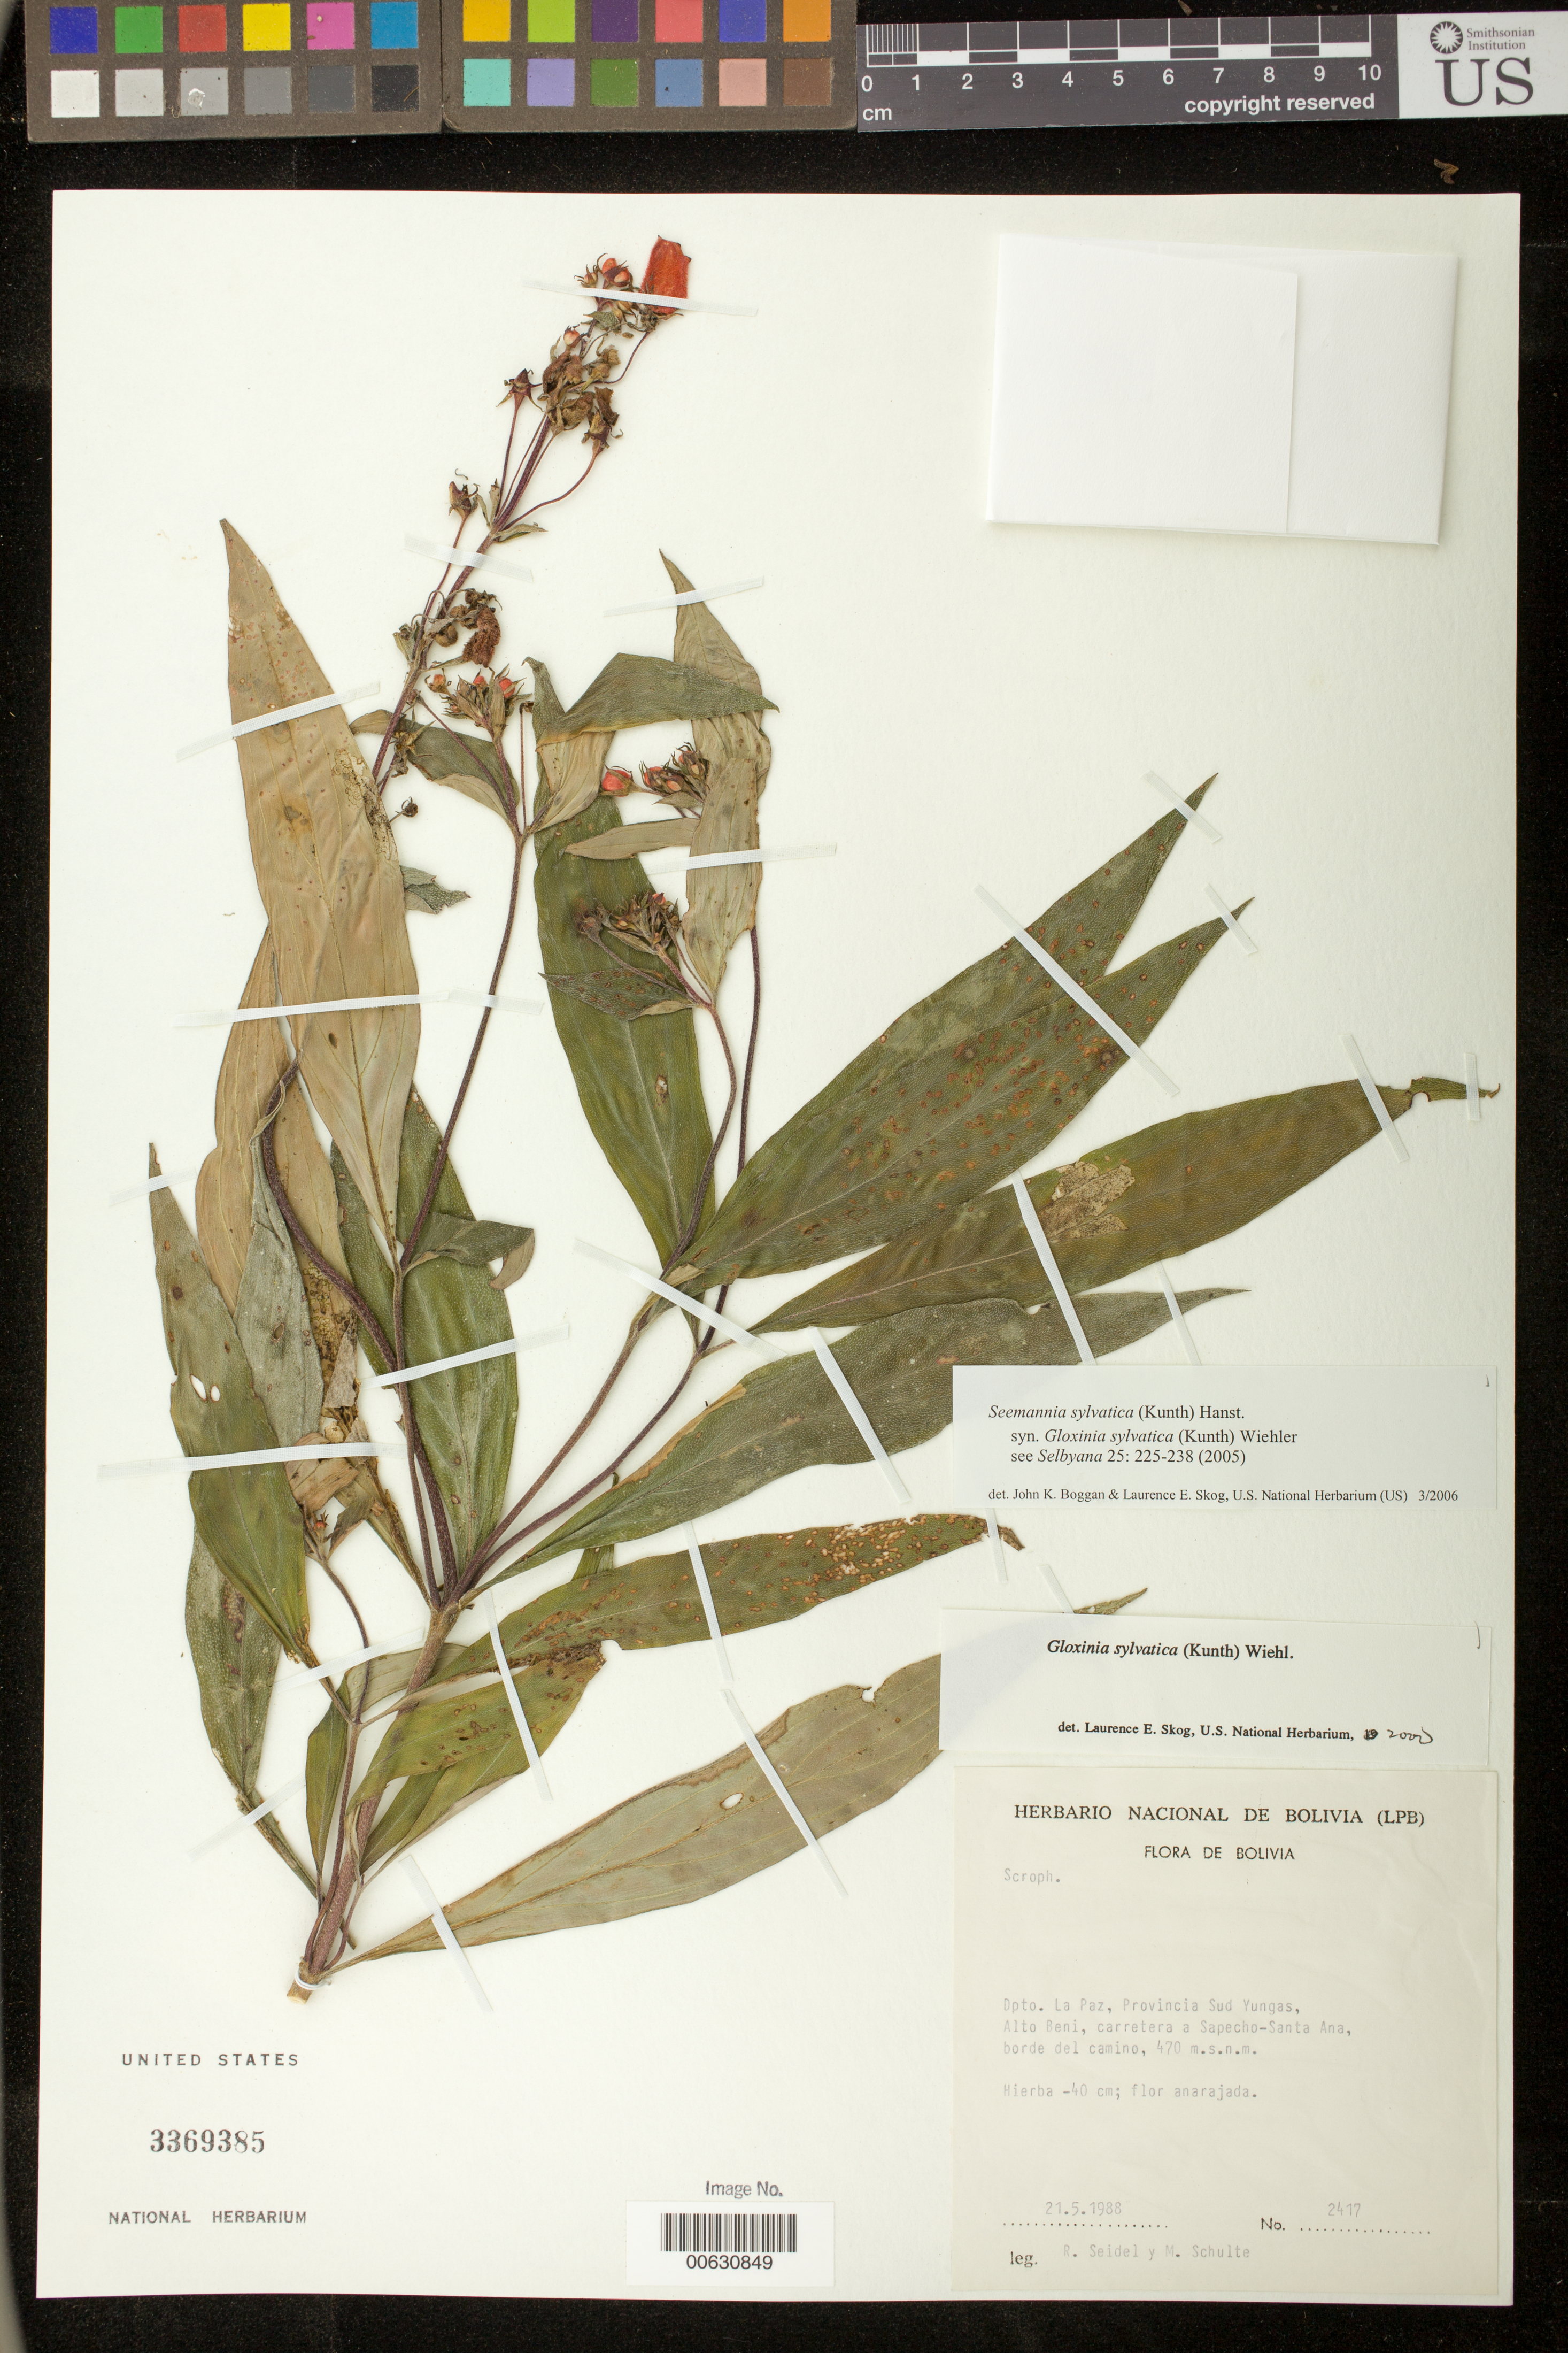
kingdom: Plantae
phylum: Tracheophyta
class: Magnoliopsida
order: Lamiales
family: Gesneriaceae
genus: Seemannia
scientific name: Seemannia sylvatica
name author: (Kunth) Hanst.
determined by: Boggan, J. K.; Skog, L. E.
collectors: R. Seidel & M. Schulte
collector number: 2417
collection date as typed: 21 May 1988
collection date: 1988-05-21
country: Bolivia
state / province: La Paz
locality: Prov. Sud Yungas, Alto Beni, carretera a Sapecho-Santa Ana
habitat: Borde del camino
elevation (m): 470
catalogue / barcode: US 3369385